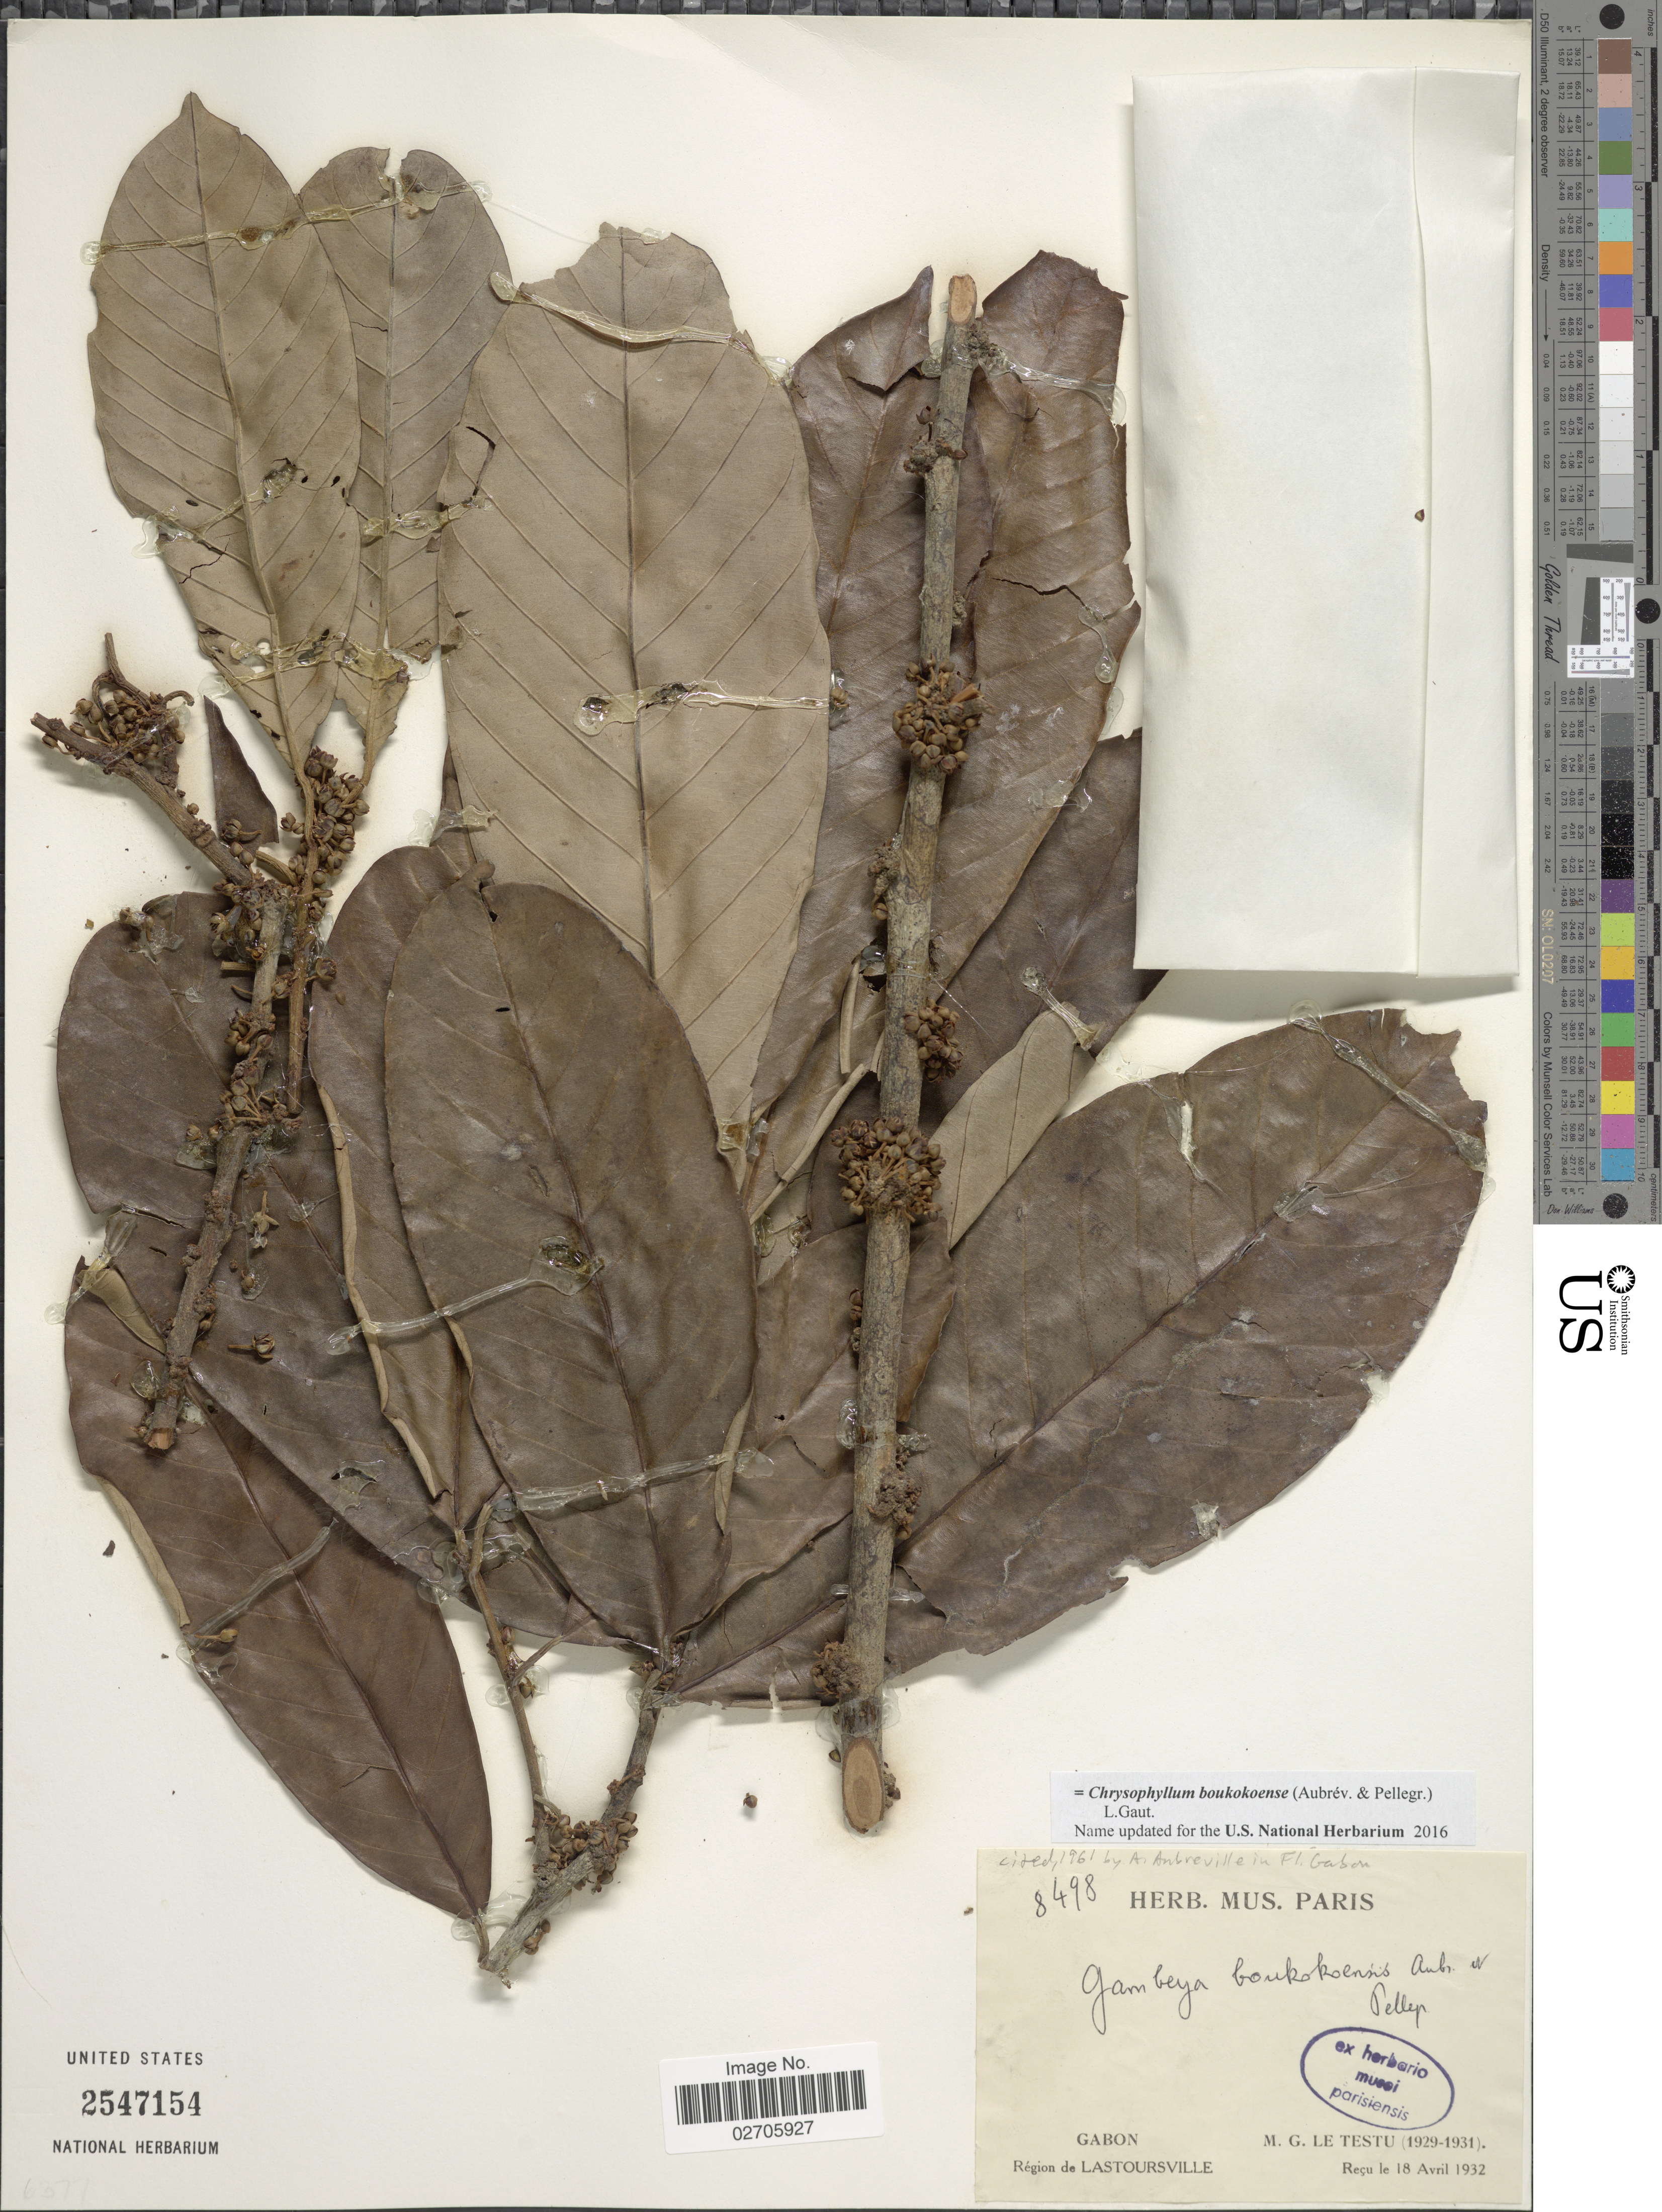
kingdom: Plantae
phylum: Tracheophyta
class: Magnoliopsida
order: Ericales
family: Sapotaceae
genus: Chrysophyllum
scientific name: Chrysophyllum boukokoense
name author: (Aubrév. & Pellegr.) L. Gaut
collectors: M. Le Testu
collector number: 8498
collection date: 1929/1931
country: Gabon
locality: Région de Lastoursville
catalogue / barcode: US 2547154